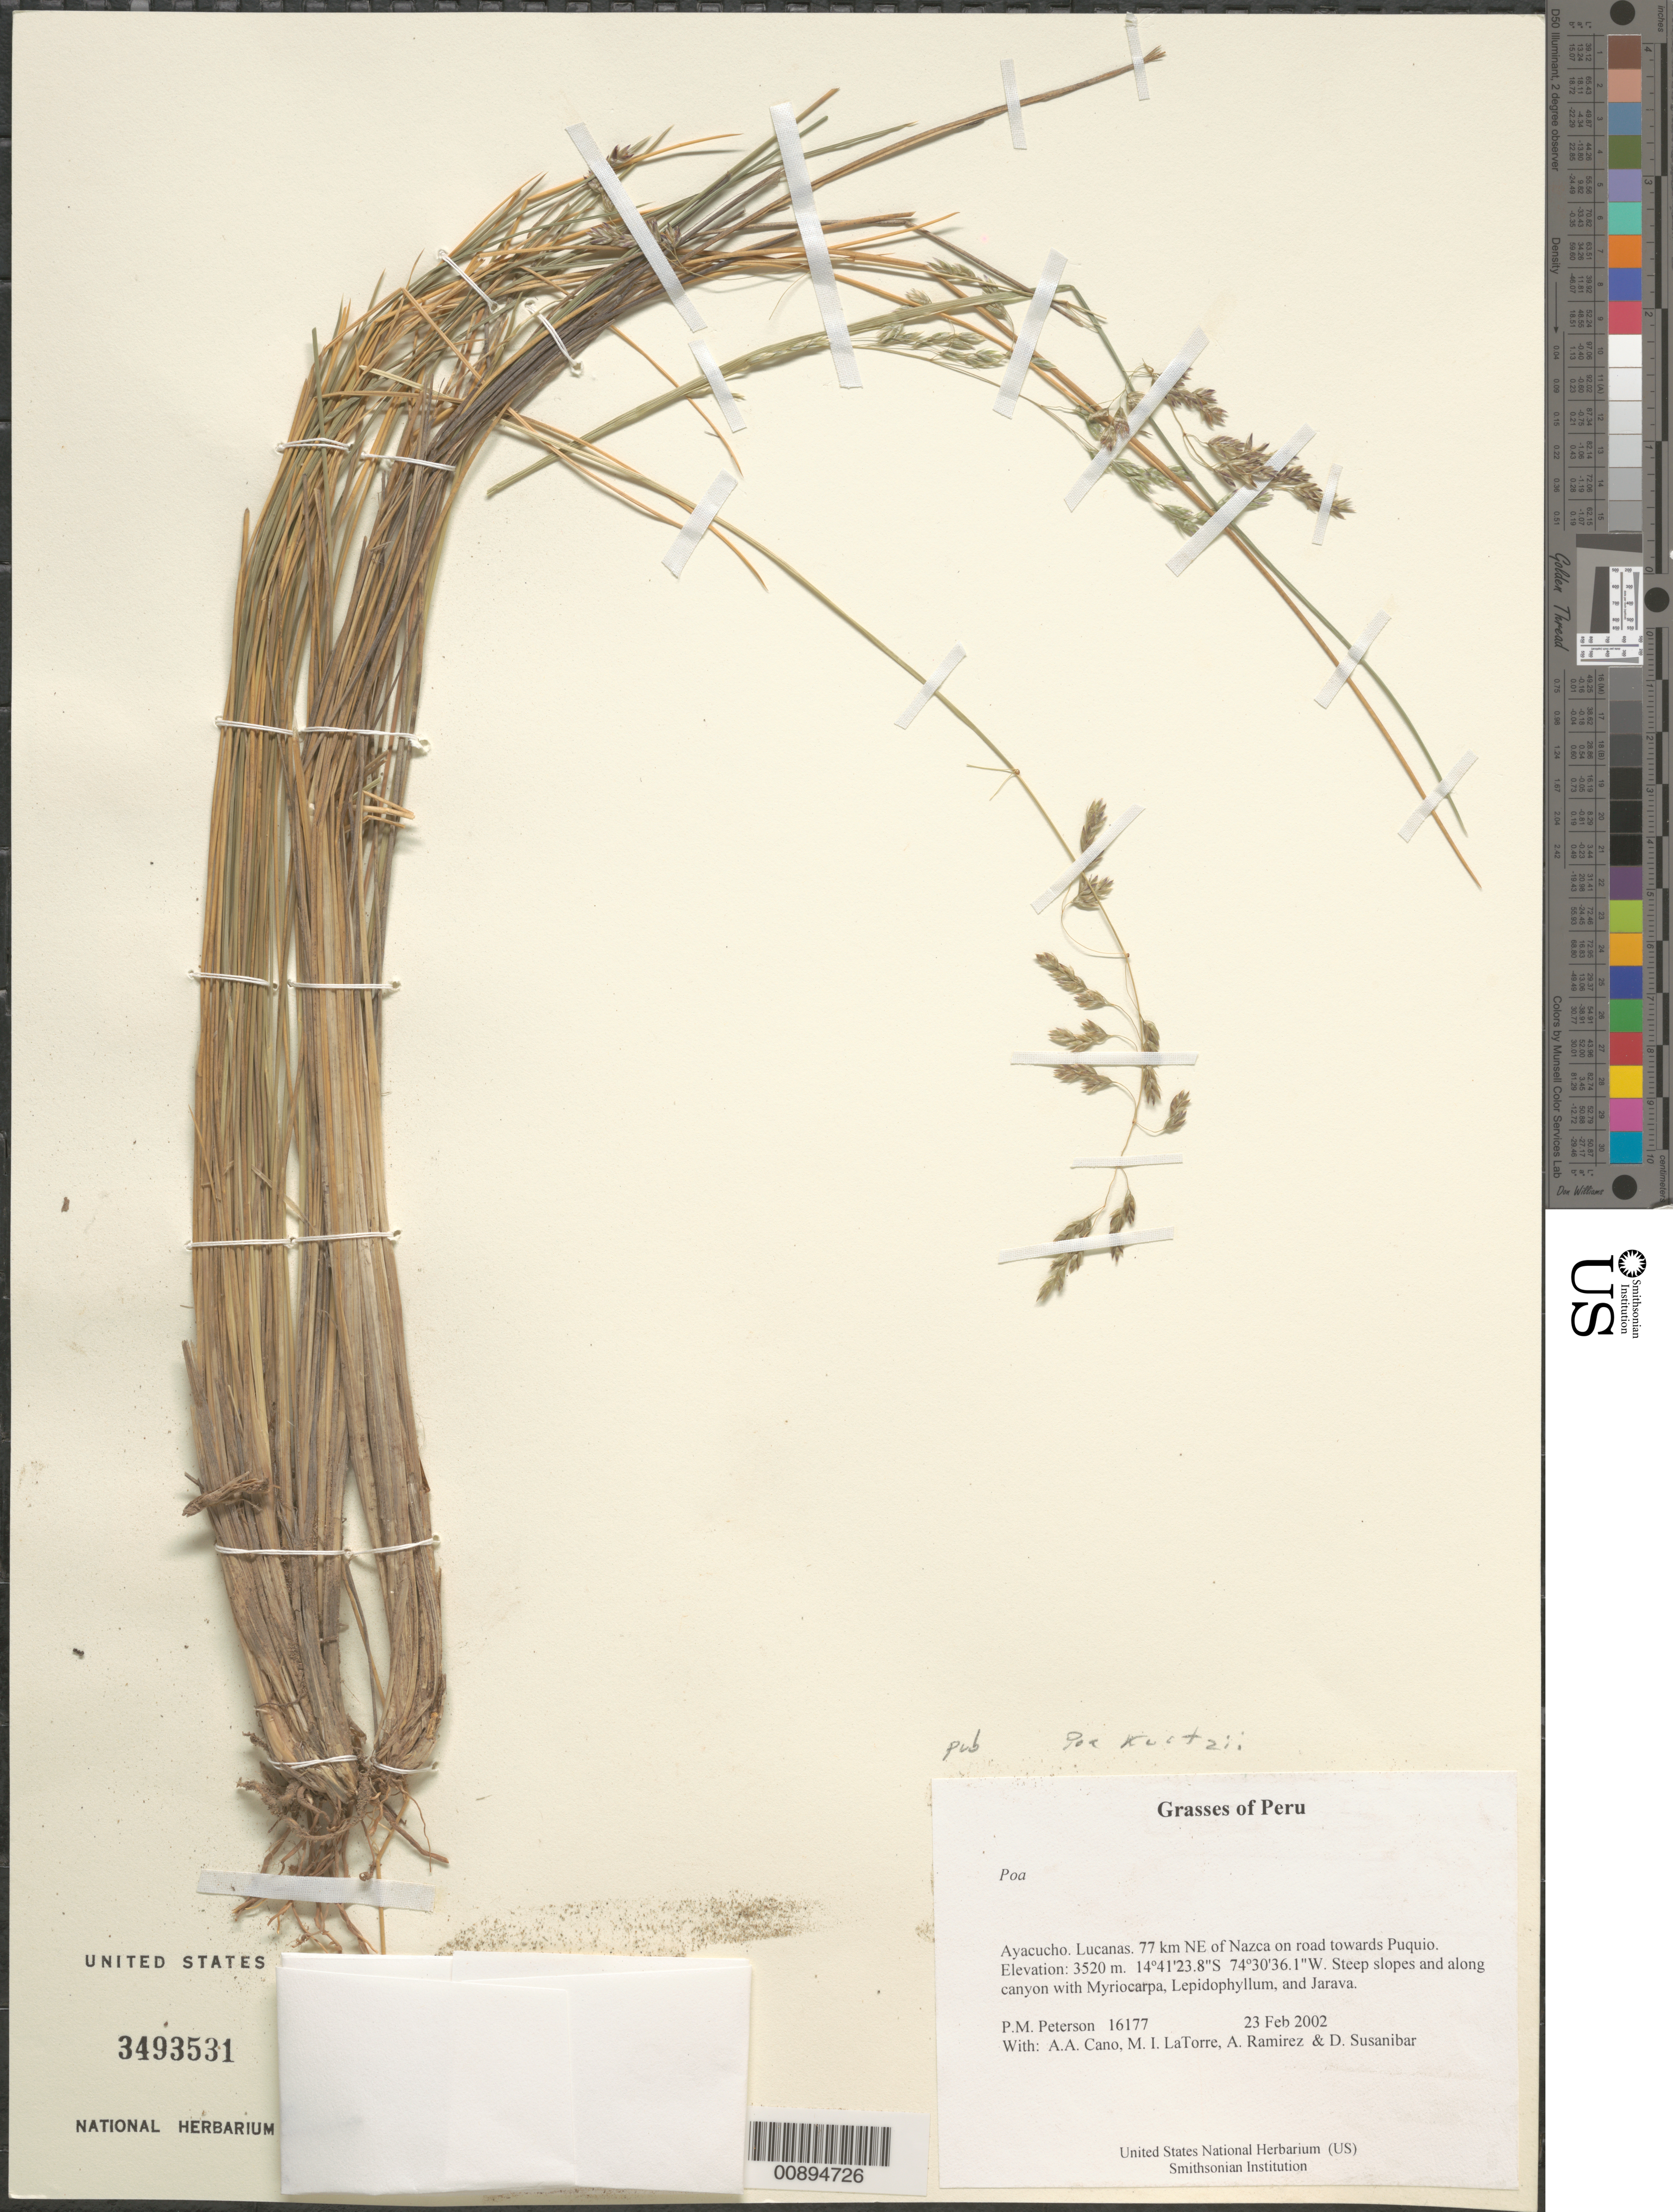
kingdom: Plantae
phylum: Tracheophyta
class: Liliopsida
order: Poales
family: Poaceae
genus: Poa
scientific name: Poa kurtzii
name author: R.E. Fr.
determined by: Soreng, Robert J., Research Associate (BOT), Smithsonian Institution - National Museum of Natural History (UNITED STATES)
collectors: P. M. Peterson, A. Cano, M. I. La Torre, A. Ramírez & D. Susanibar Cruz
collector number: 16177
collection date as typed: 23 Feb 2002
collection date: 2002-02-23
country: Peru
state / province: Ayacucho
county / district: Lucanas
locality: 77 km NE of Nazca on road towards Puquio.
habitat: Steep slopes and along canyon with Myriocarpa, Lepidophyllum, and Jarava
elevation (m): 3520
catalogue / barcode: US 3493531